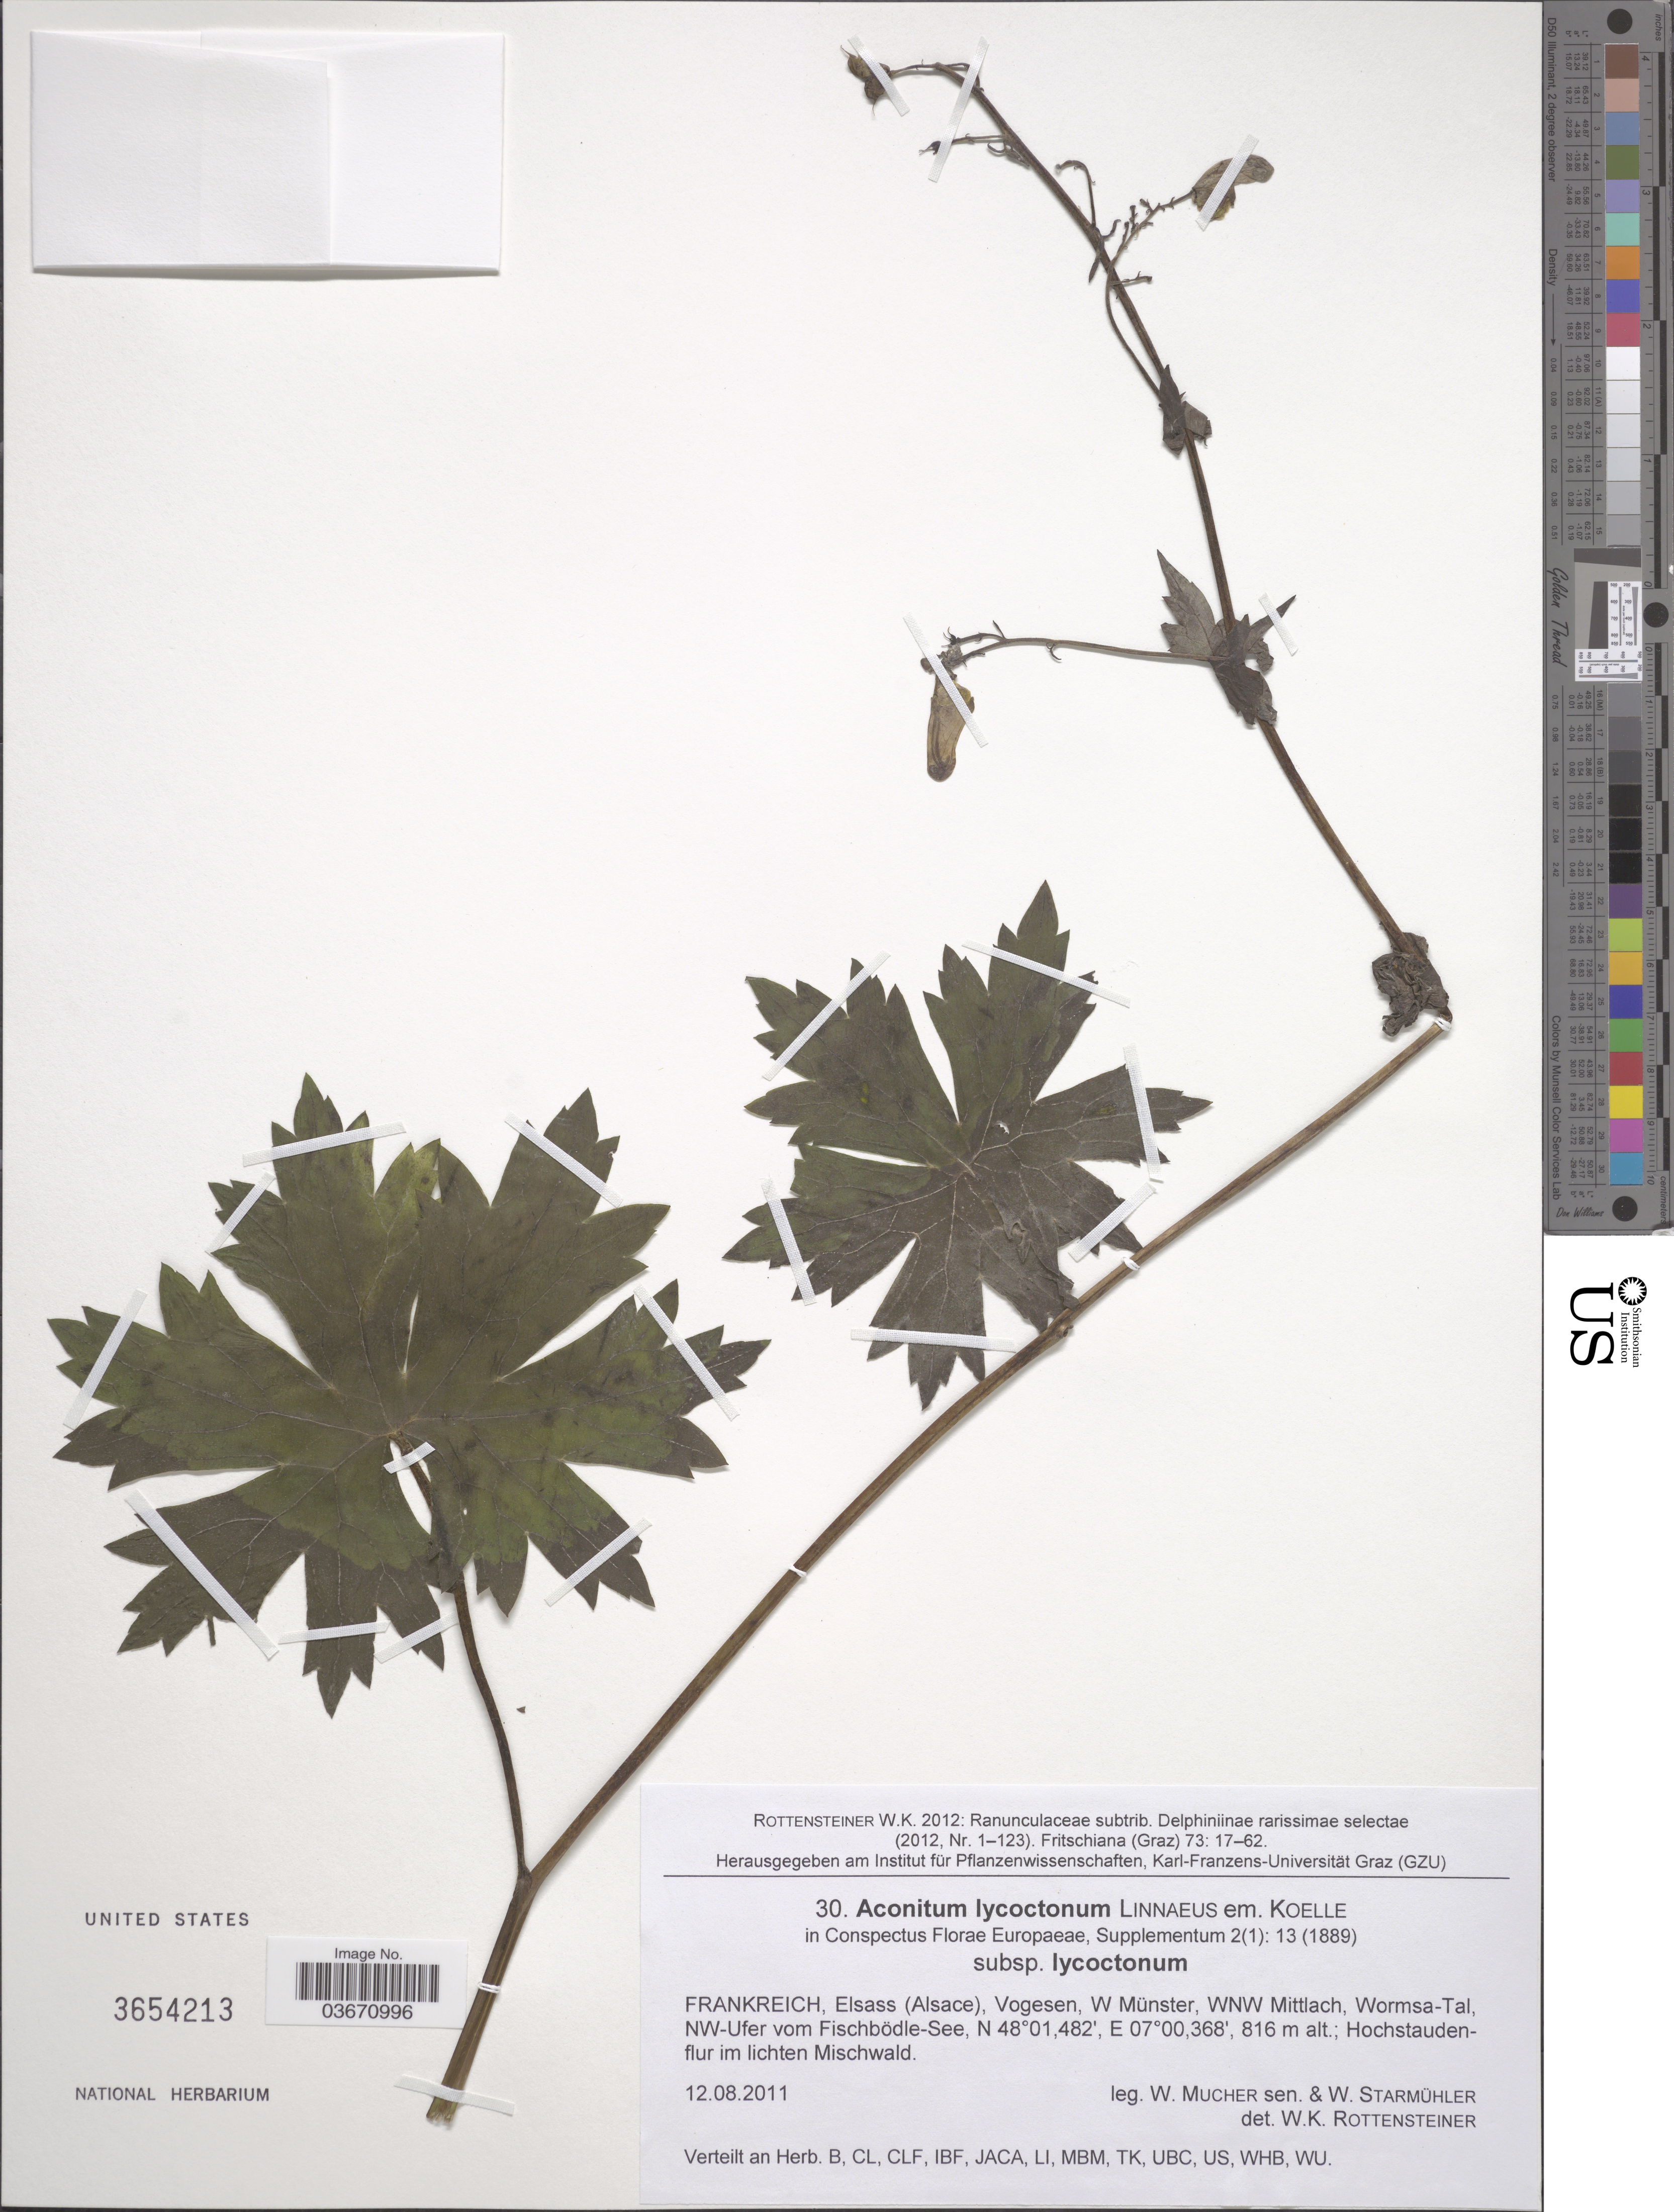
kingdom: Plantae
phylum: Tracheophyta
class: Magnoliopsida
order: Ranunculales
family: Ranunculaceae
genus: Aconitum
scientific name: Aconitum lycoctonum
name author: L.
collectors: W. Mucher & W. Starmühler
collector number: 30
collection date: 2011-08-12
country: France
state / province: Grand Est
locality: Frankreich, Elsass (Alsace), Vogesen, W Münster, WNW Mittlach, Wormsa-Tal, NW-Ufer vom Fischbödle-See.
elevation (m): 816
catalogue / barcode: US 3654213